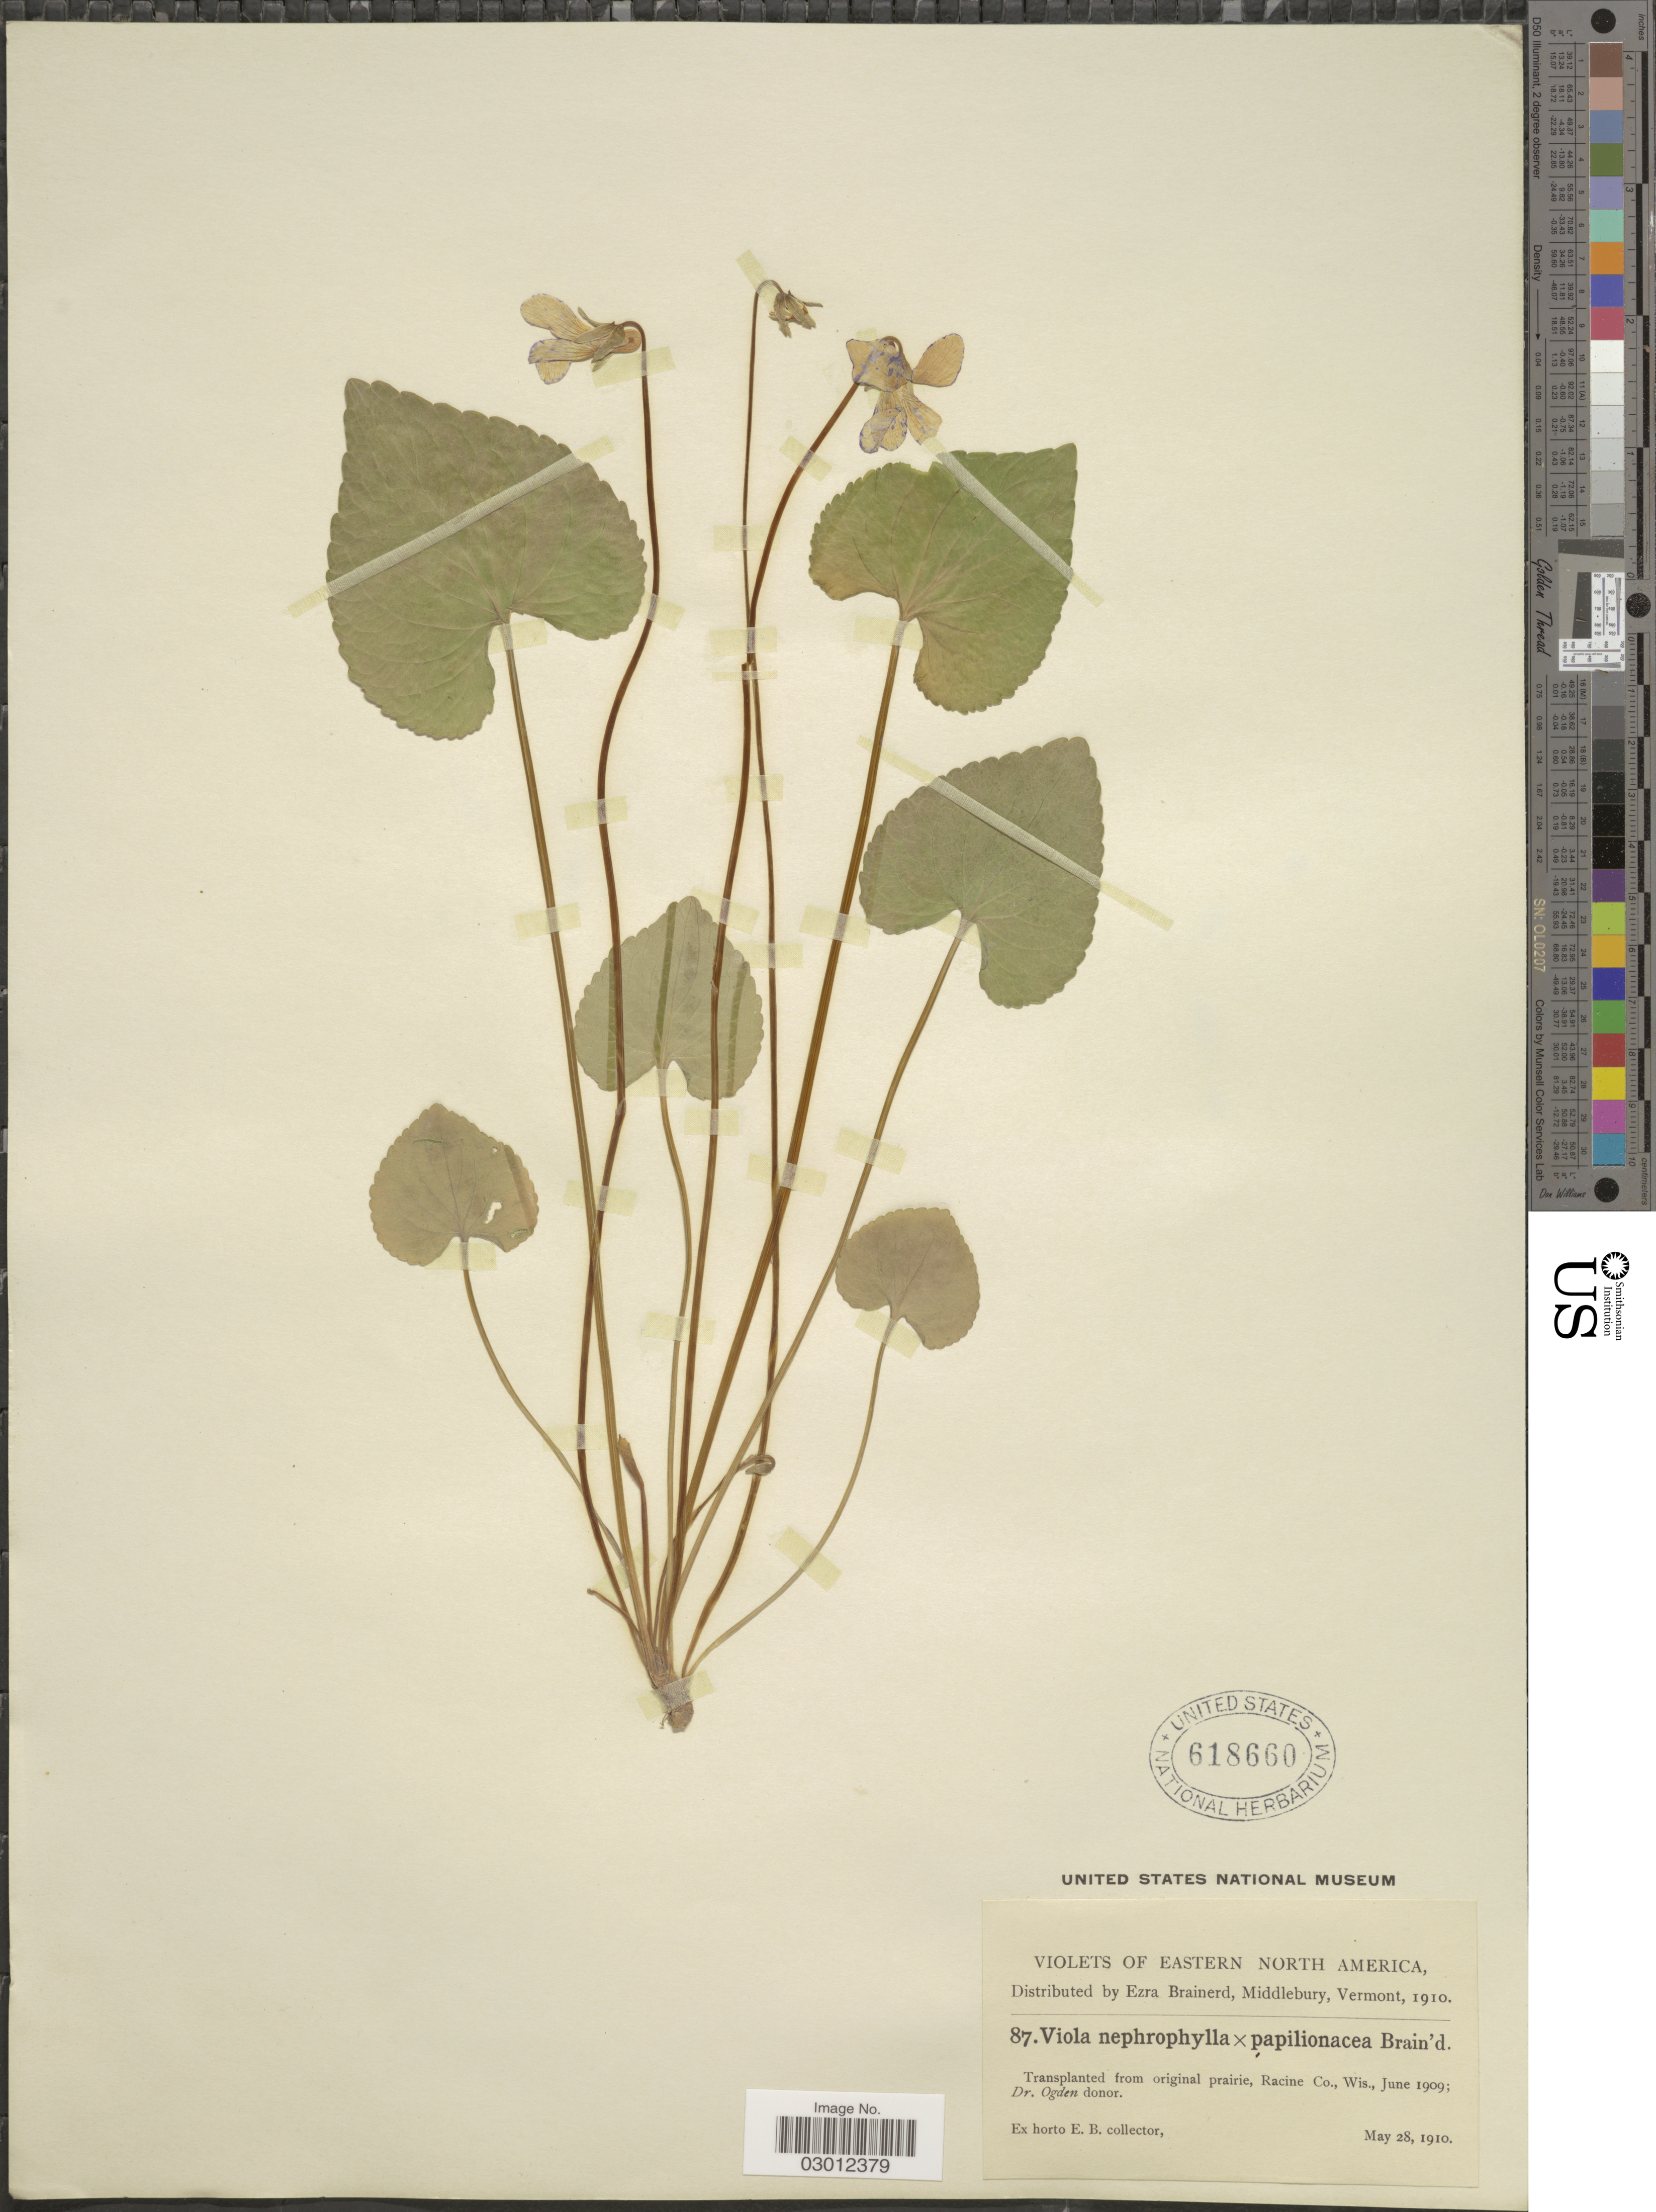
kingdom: Plantae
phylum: Tracheophyta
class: Magnoliopsida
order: Malpighiales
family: Violaceae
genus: Viola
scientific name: Viola nephrophylla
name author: Greene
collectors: ex herb. Ezra Brainerd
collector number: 87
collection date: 1910-05-28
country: United States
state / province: Wisconsin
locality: Eastern North America. Transplanted from original prairie, Racine Co., Wis.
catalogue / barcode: US 618660